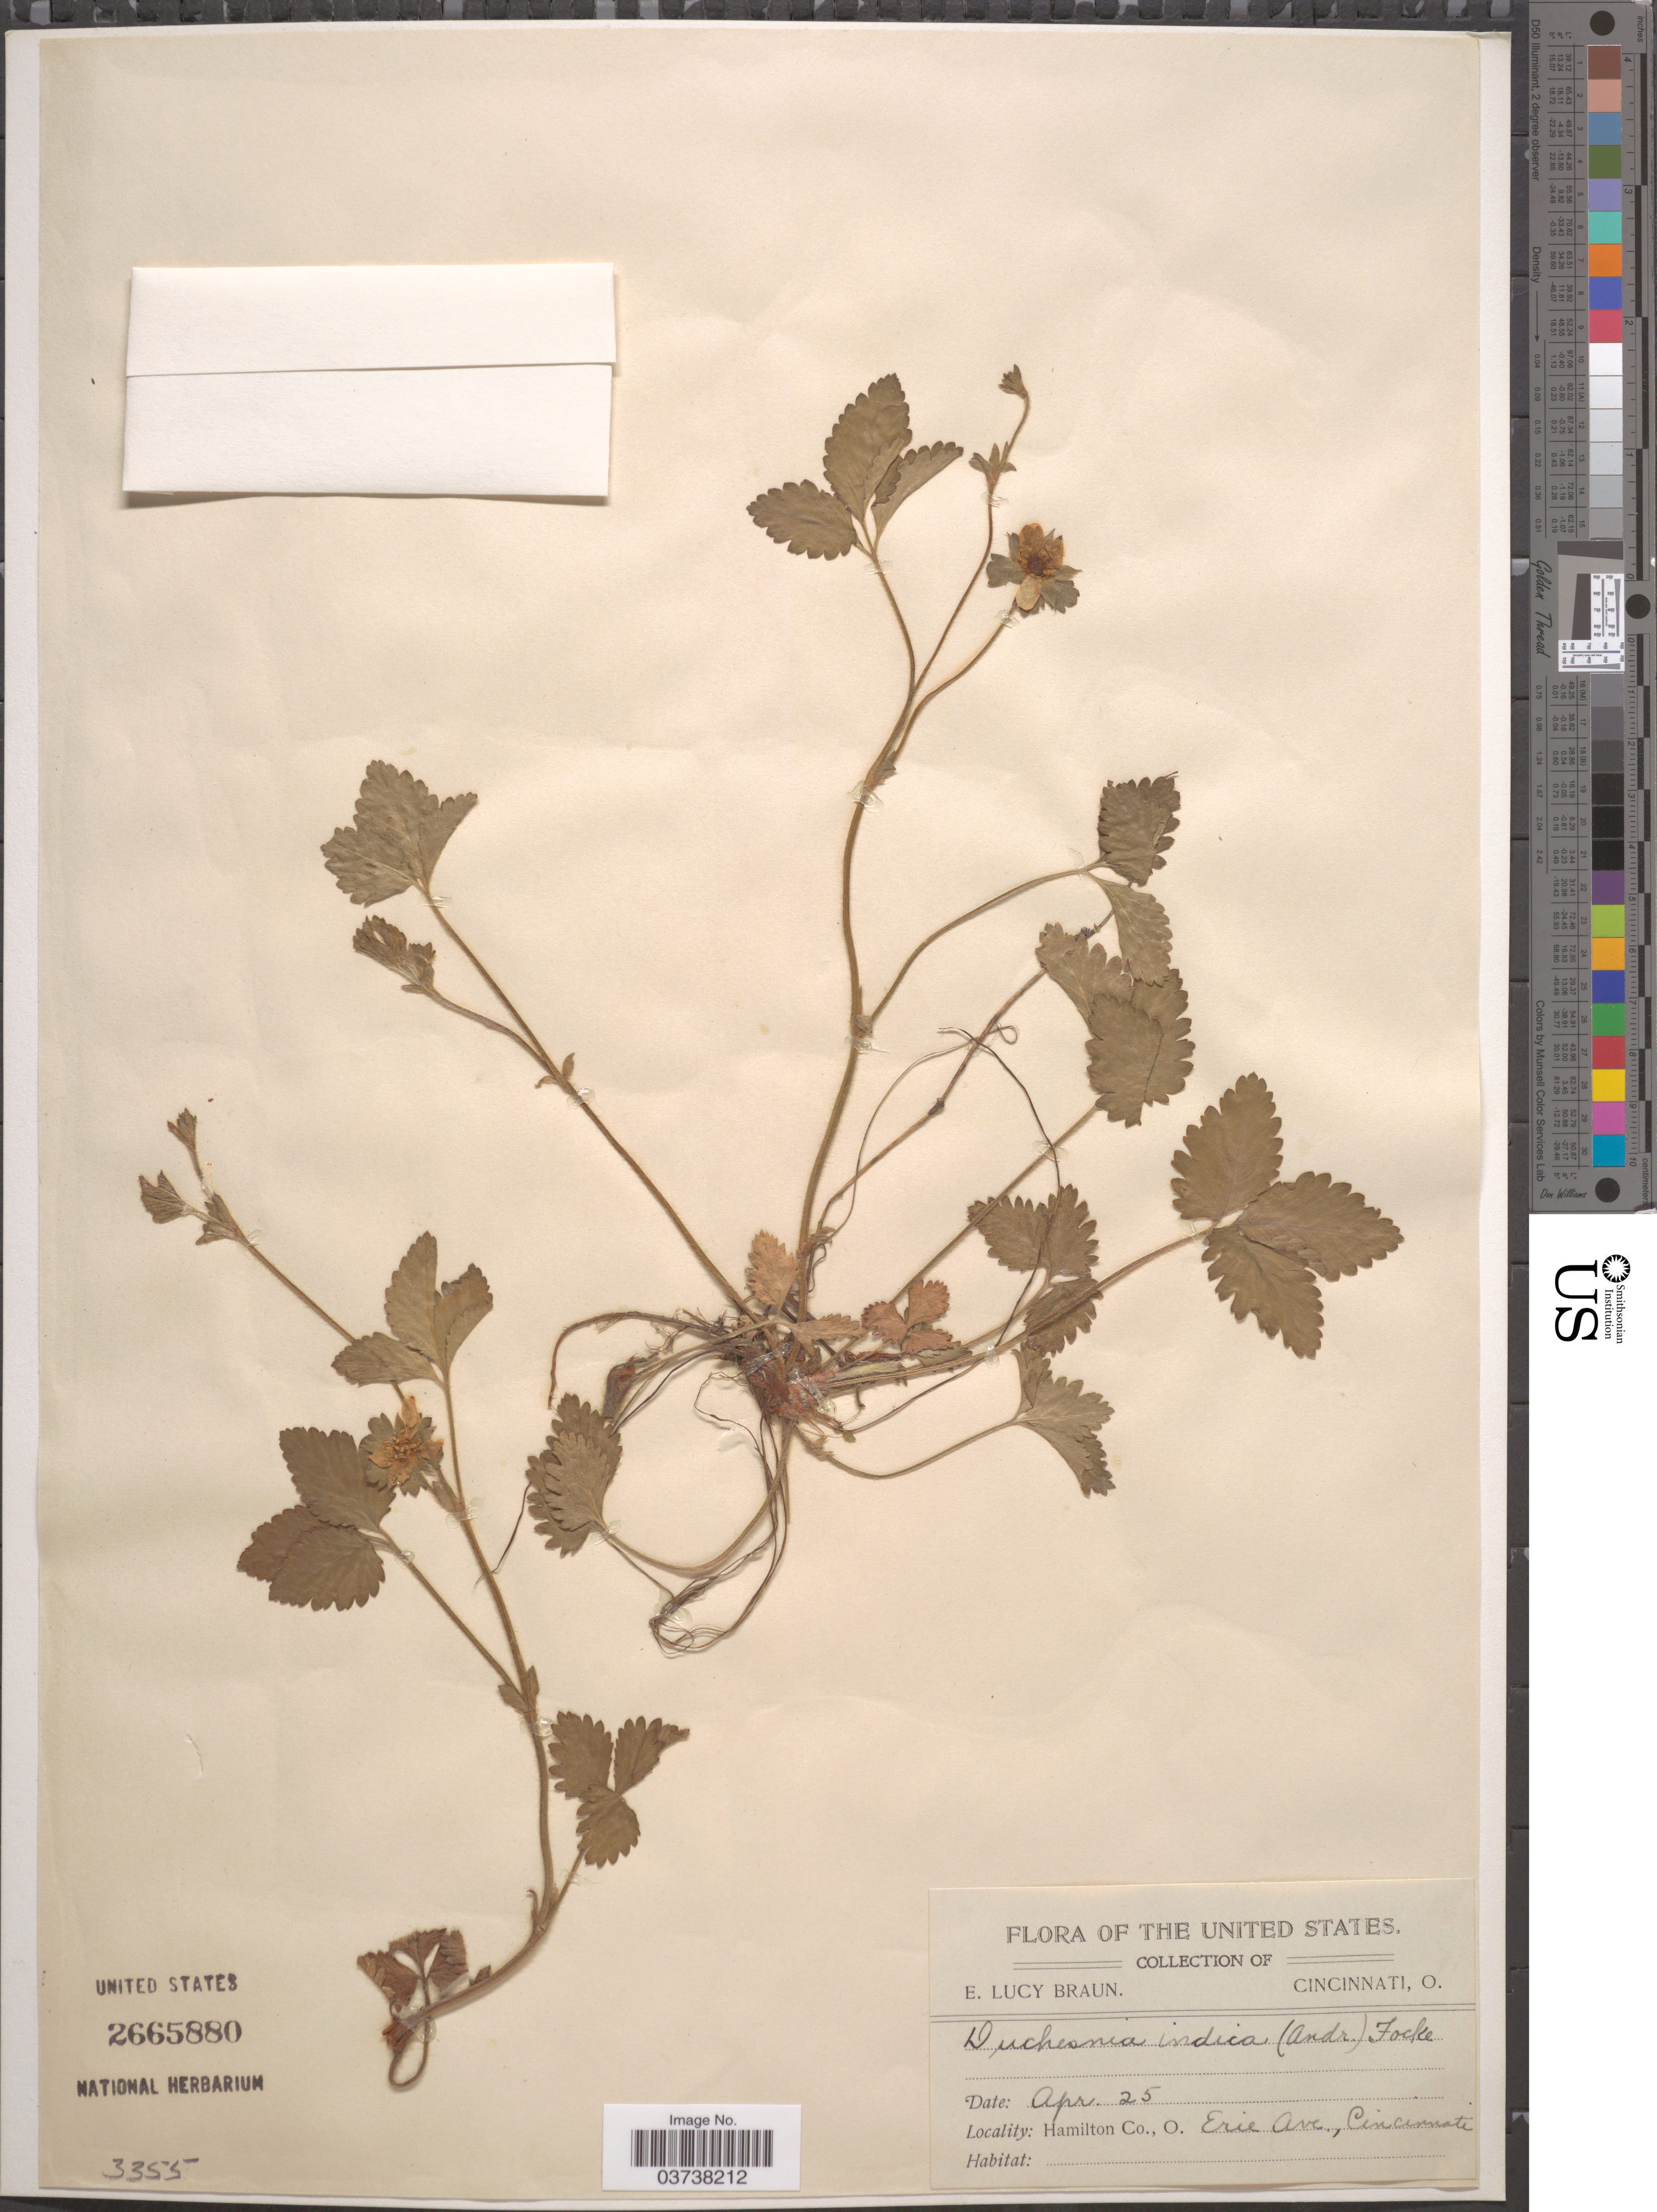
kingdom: Plantae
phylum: Tracheophyta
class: Magnoliopsida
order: Rosales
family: Rosaceae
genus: Potentilla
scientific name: Potentilla indica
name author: (Andrews) Th. Wolf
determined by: Strong, Mark T., (BOT), Smithsonian Institution - National Museum of Natural History (UNITED STATES)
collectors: E. L. Braun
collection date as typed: Transcribed d/m/y: /4/25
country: United States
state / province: Ohio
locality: Hamilton Co., Erie Ave, Cincinnati.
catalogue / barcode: US 2665880